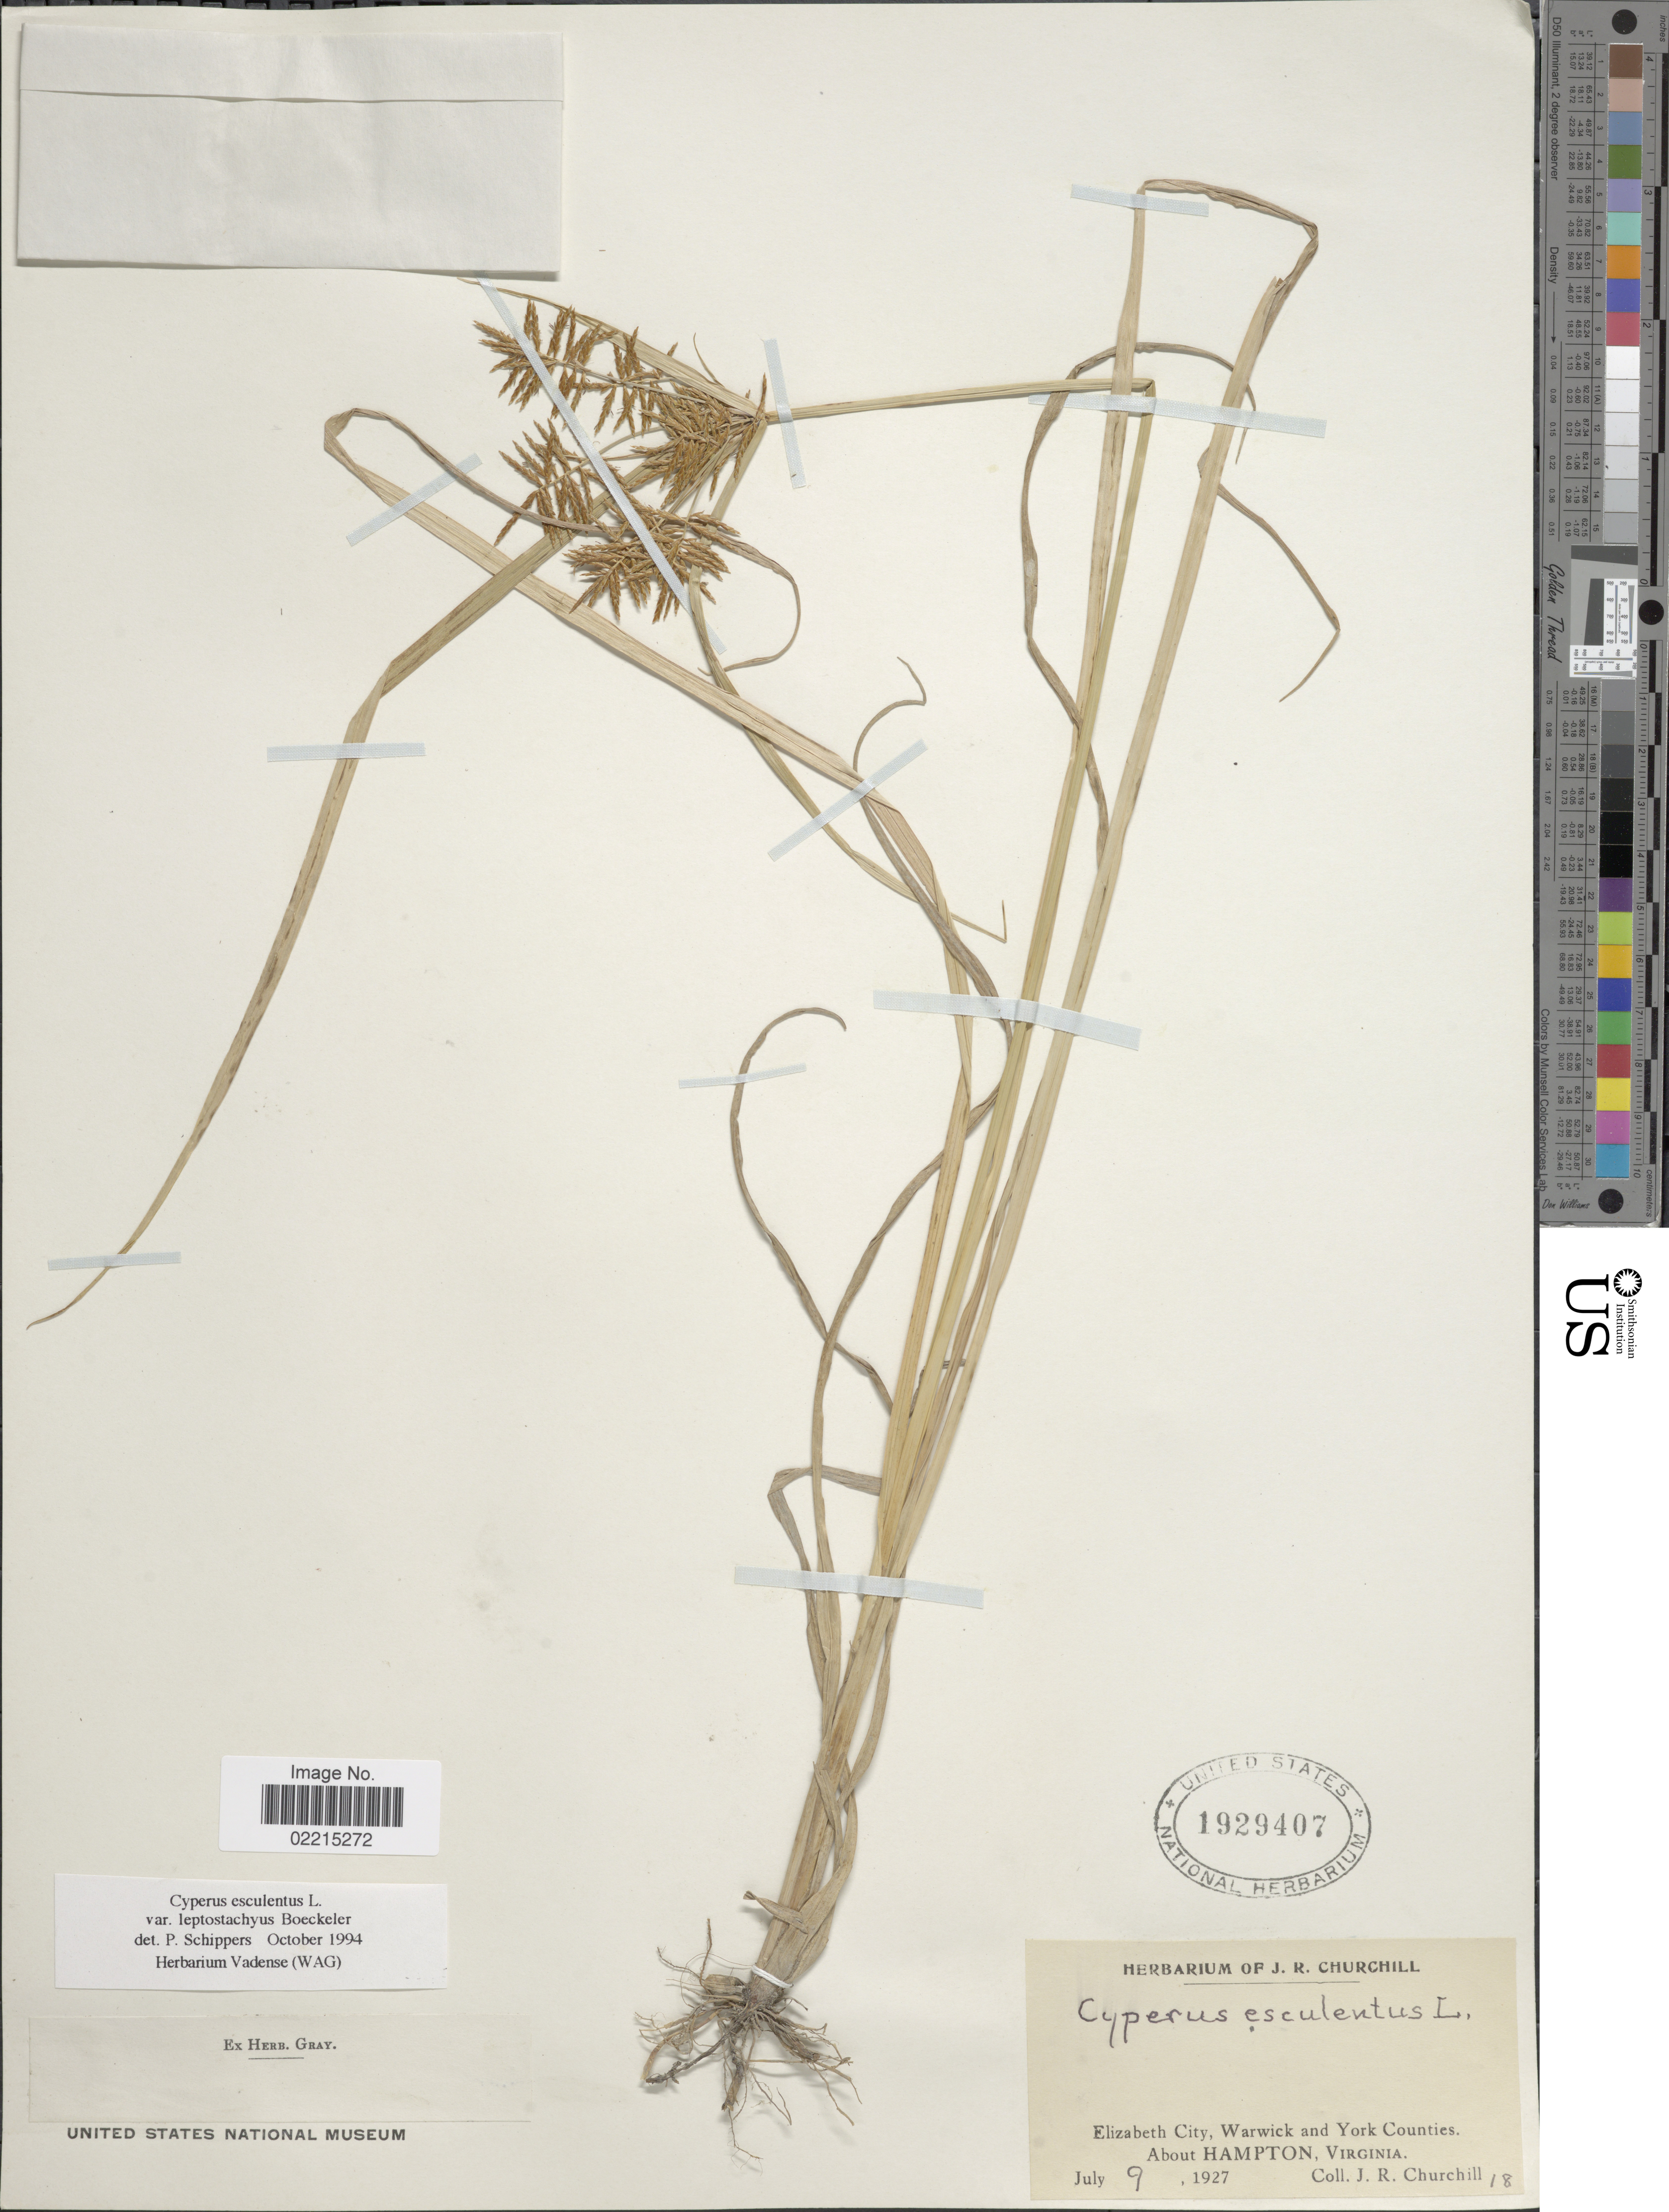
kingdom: Plantae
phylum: Tracheophyta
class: Liliopsida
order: Poales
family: Cyperaceae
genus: Cyperus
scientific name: Cyperus esculentus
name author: L.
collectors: J. Churchill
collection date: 1927-07-09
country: United States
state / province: Virginia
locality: Elizabeth City, Warwick and York Counties About Hampton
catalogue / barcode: US 1929407